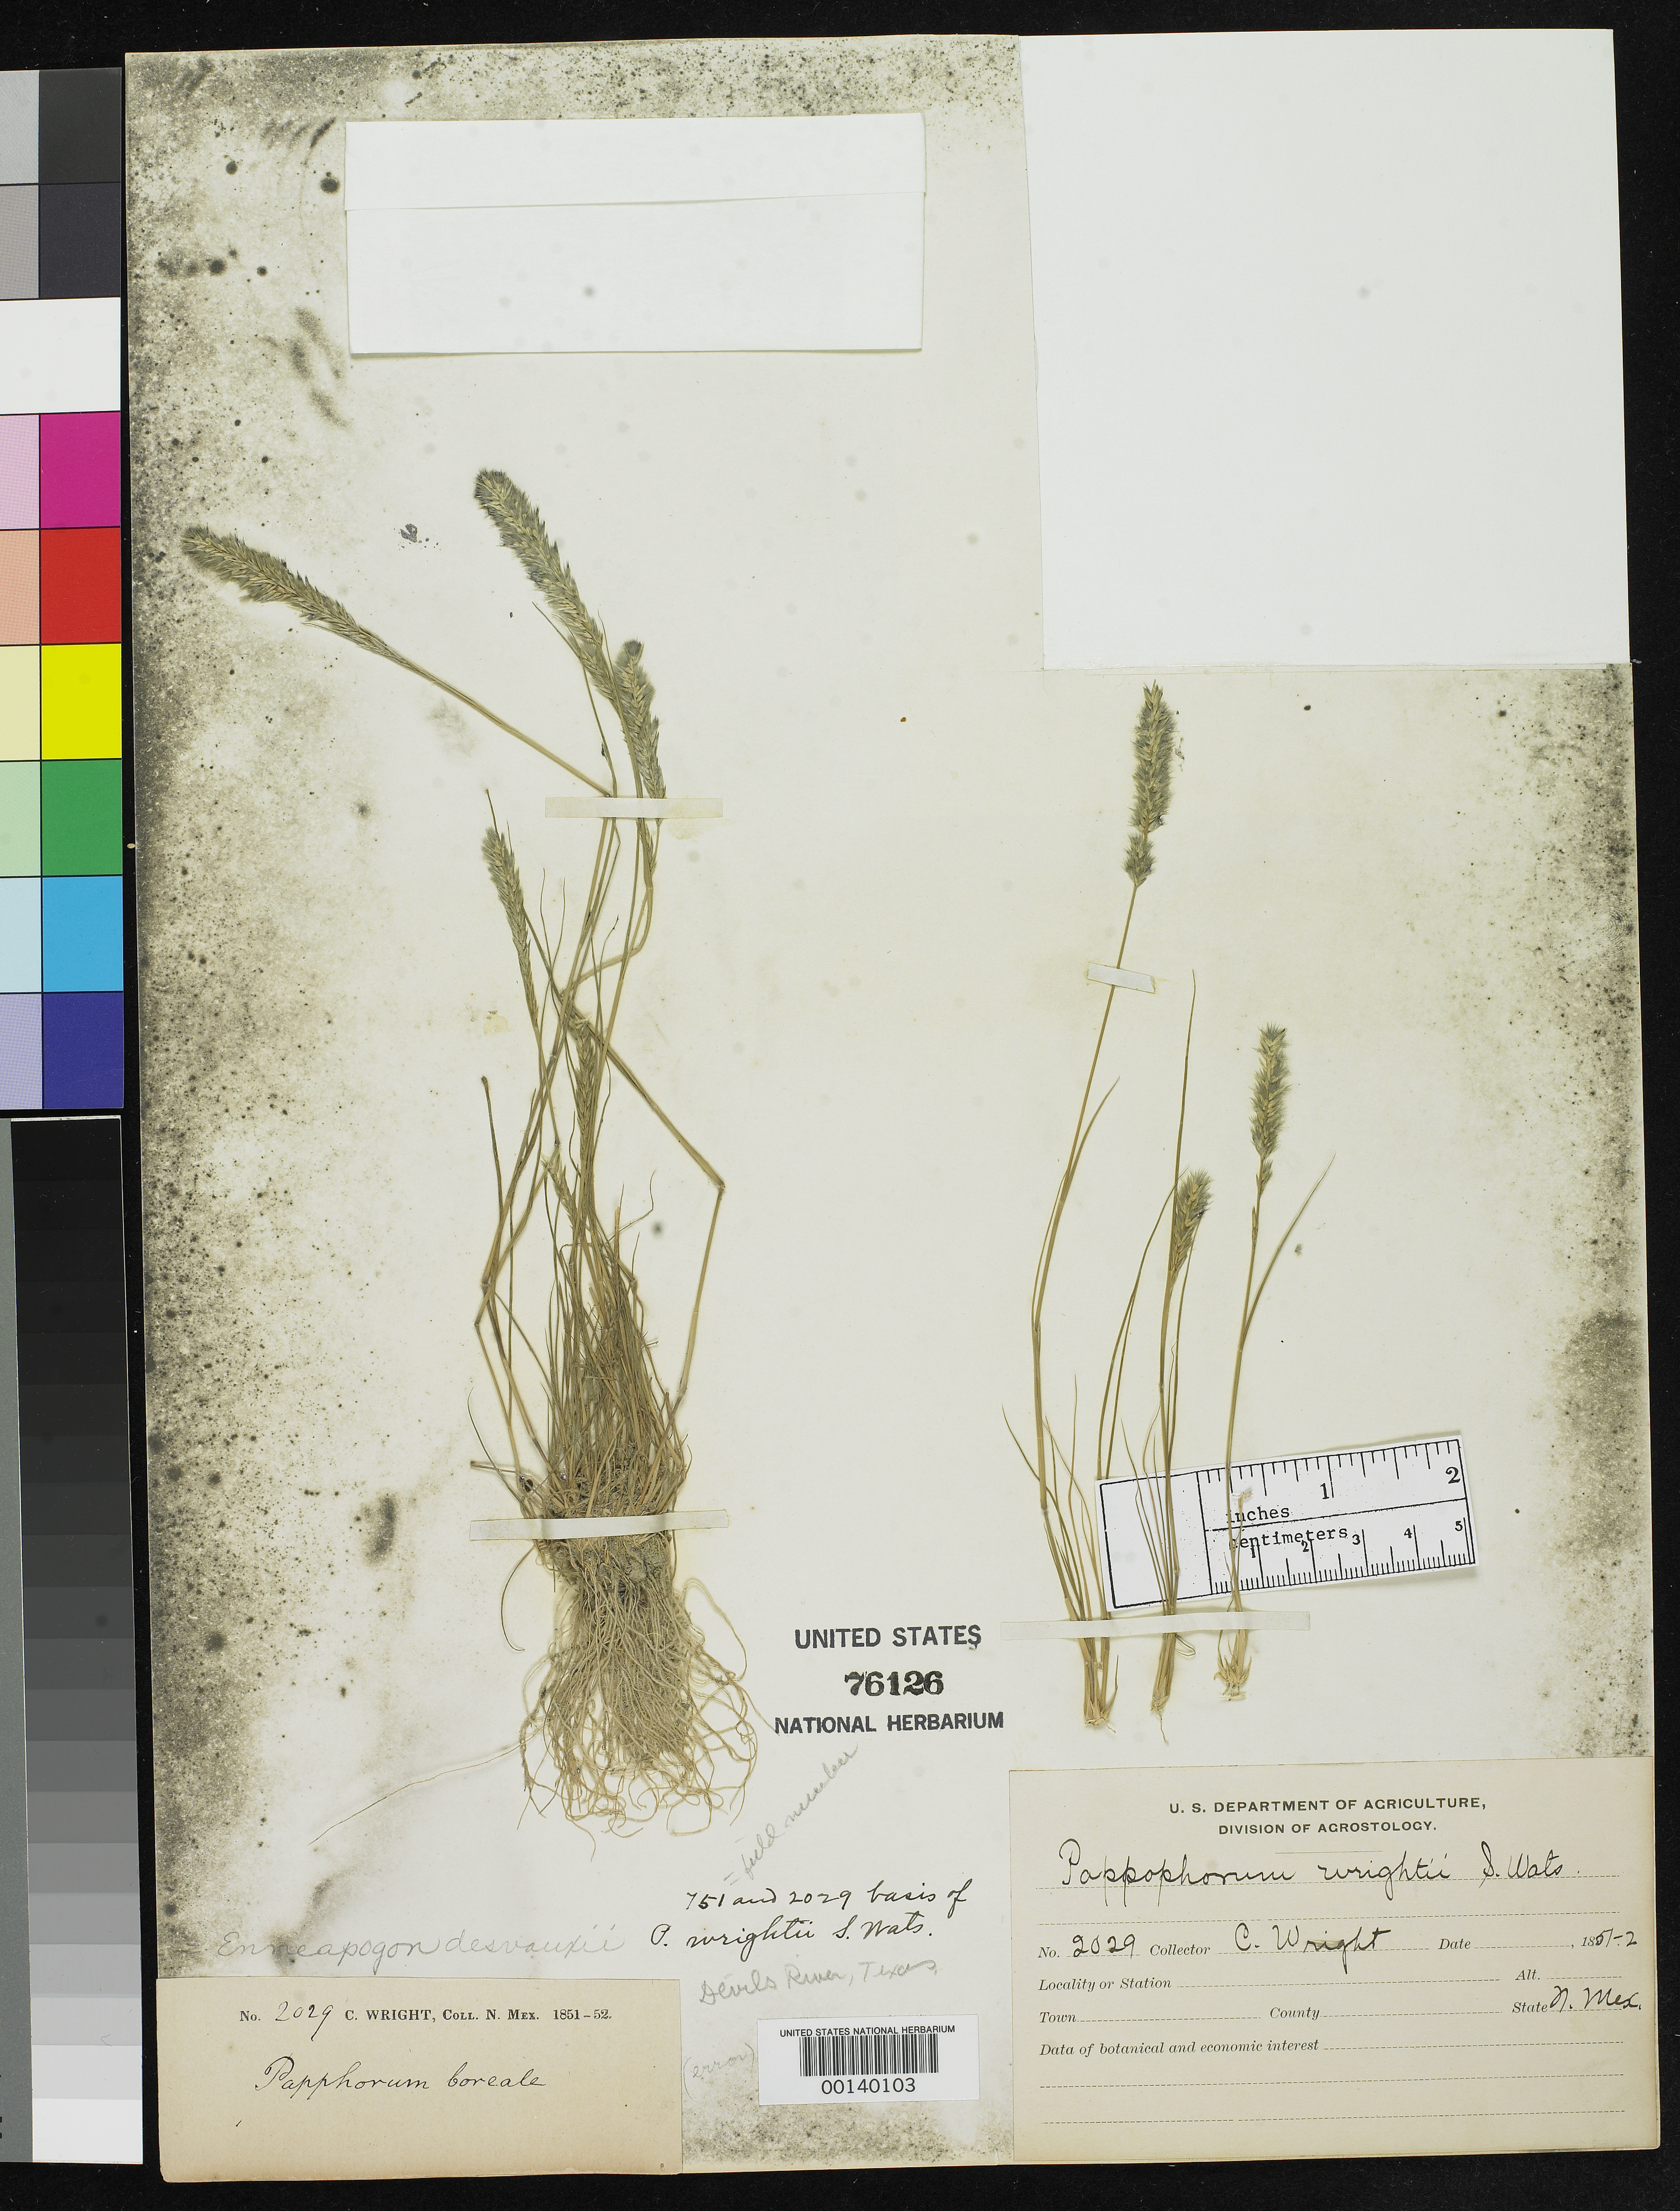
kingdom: Plantae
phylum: Tracheophyta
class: Liliopsida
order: Poales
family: Poaceae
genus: Pappophorum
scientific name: Pappophorum wrightii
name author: S. Watson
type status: Isosyntype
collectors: C. Wright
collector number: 2029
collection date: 1851/1852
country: United States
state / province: New Mexico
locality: "N. Mex." [=northern Mexico or New Mexico? either way possibly referring to present-day Arizona or Texas]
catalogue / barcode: US 76126